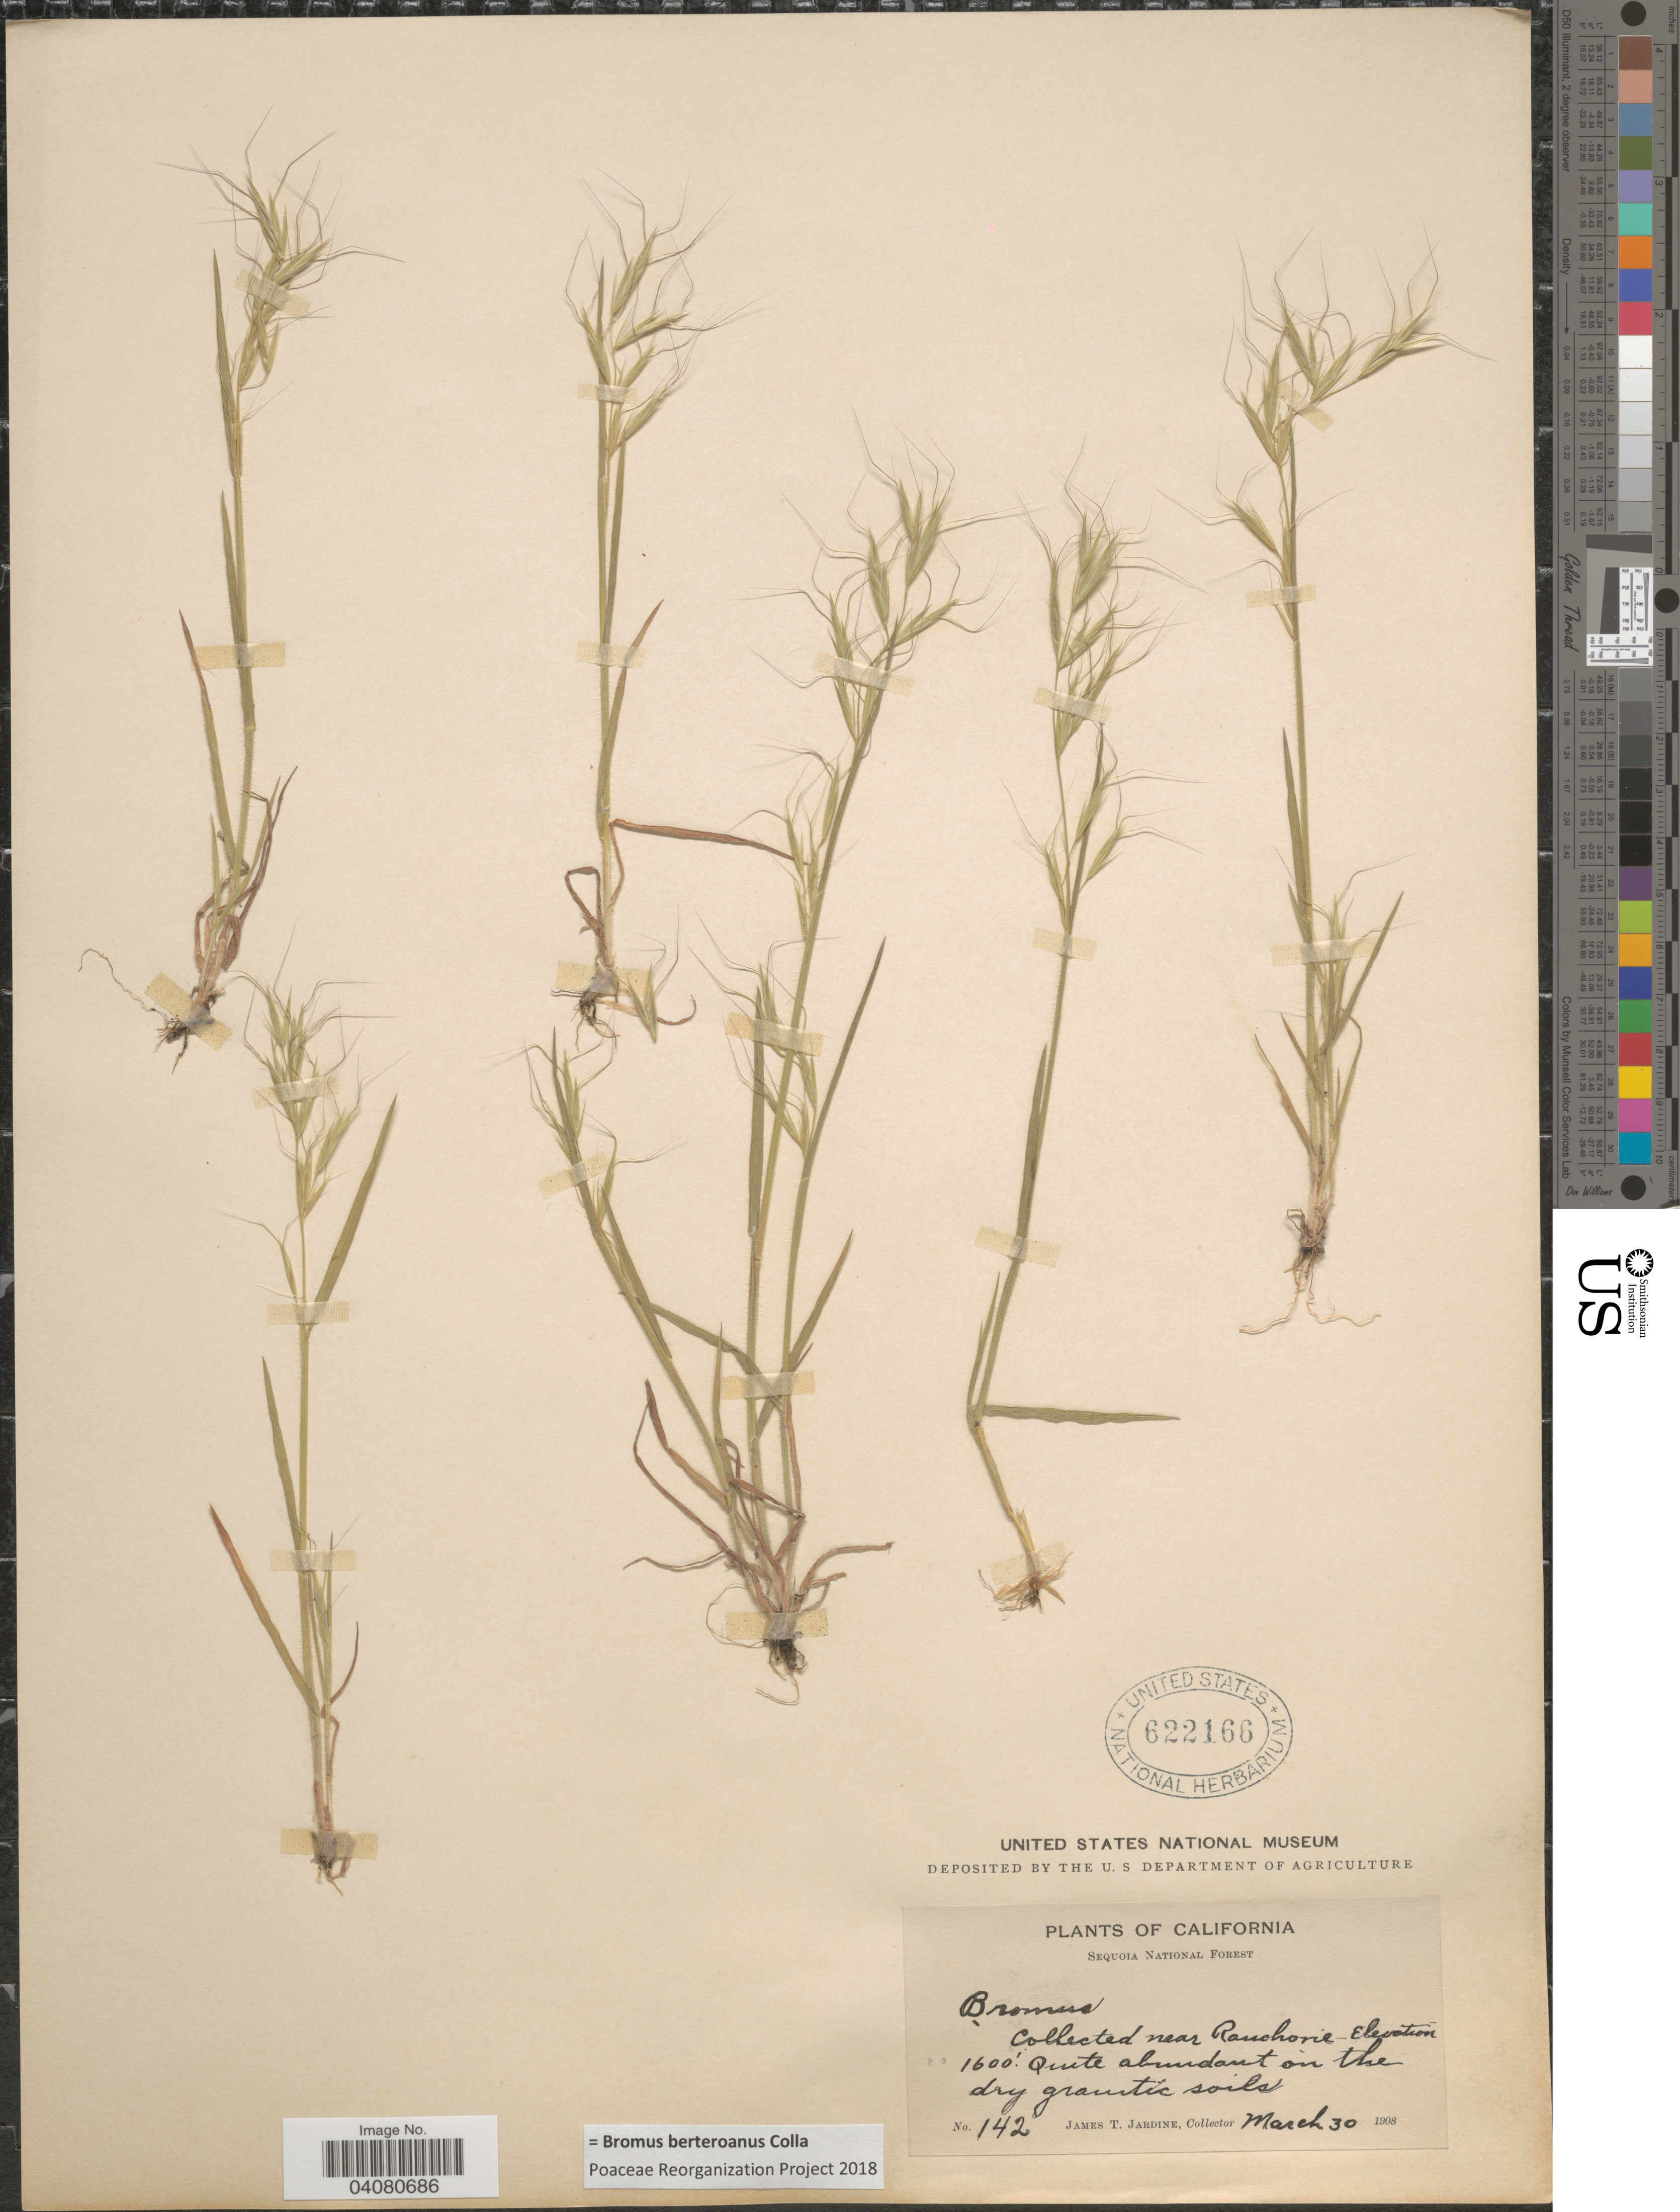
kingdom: Plantae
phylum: Tracheophyta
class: Liliopsida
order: Poales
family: Poaceae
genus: Bromus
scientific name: Bromus berteroanus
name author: Colla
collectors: J. T. Jardine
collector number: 142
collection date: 1908-03-30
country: United States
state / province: California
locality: Sequoia National Forest. Near Ranchorie. Quite abundant on the dry granitec soils.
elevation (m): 488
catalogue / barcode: US 622166